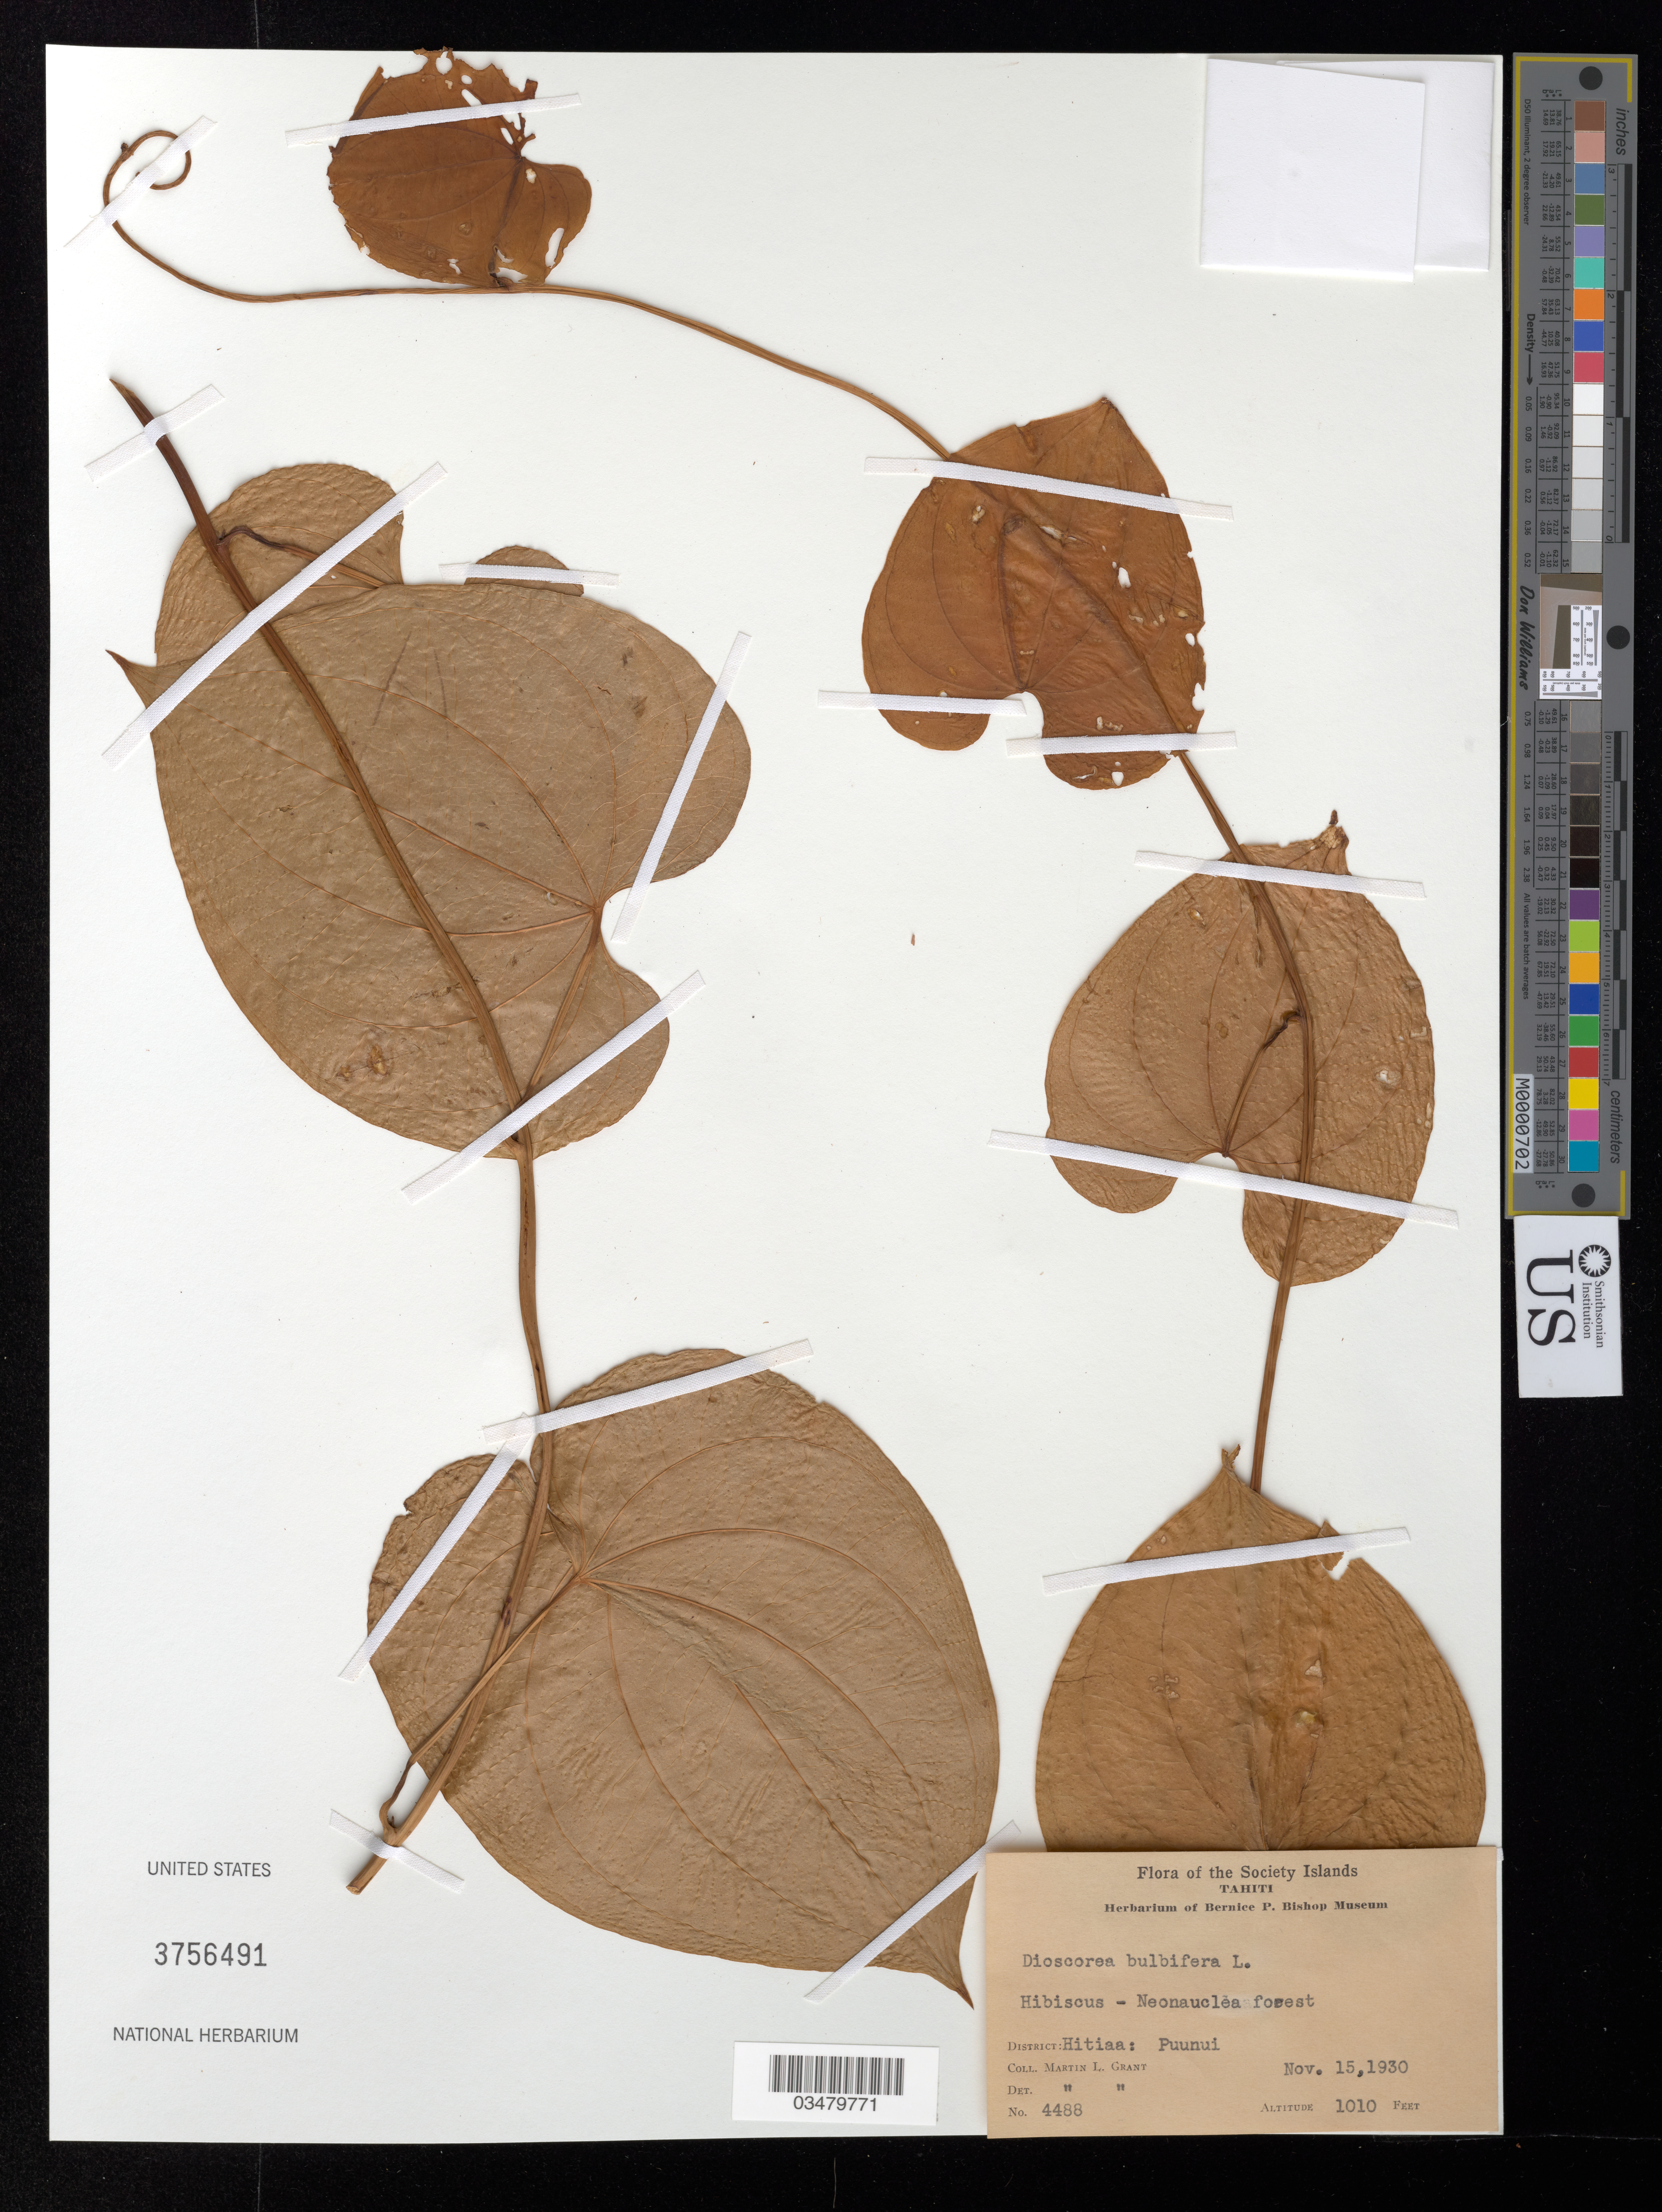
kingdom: Plantae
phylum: Tracheophyta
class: Liliopsida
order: Dioscoreales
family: Dioscoreaceae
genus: Dioscorea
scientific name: Dioscorea bulbifera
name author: L.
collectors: M. L. Grant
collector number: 4488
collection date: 1930-11-15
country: French Polynesia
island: Tahiti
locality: The Society Islands. Tahiti. Dist.: Hitiaa: Puunui.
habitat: Forest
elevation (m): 308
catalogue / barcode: US 3756491